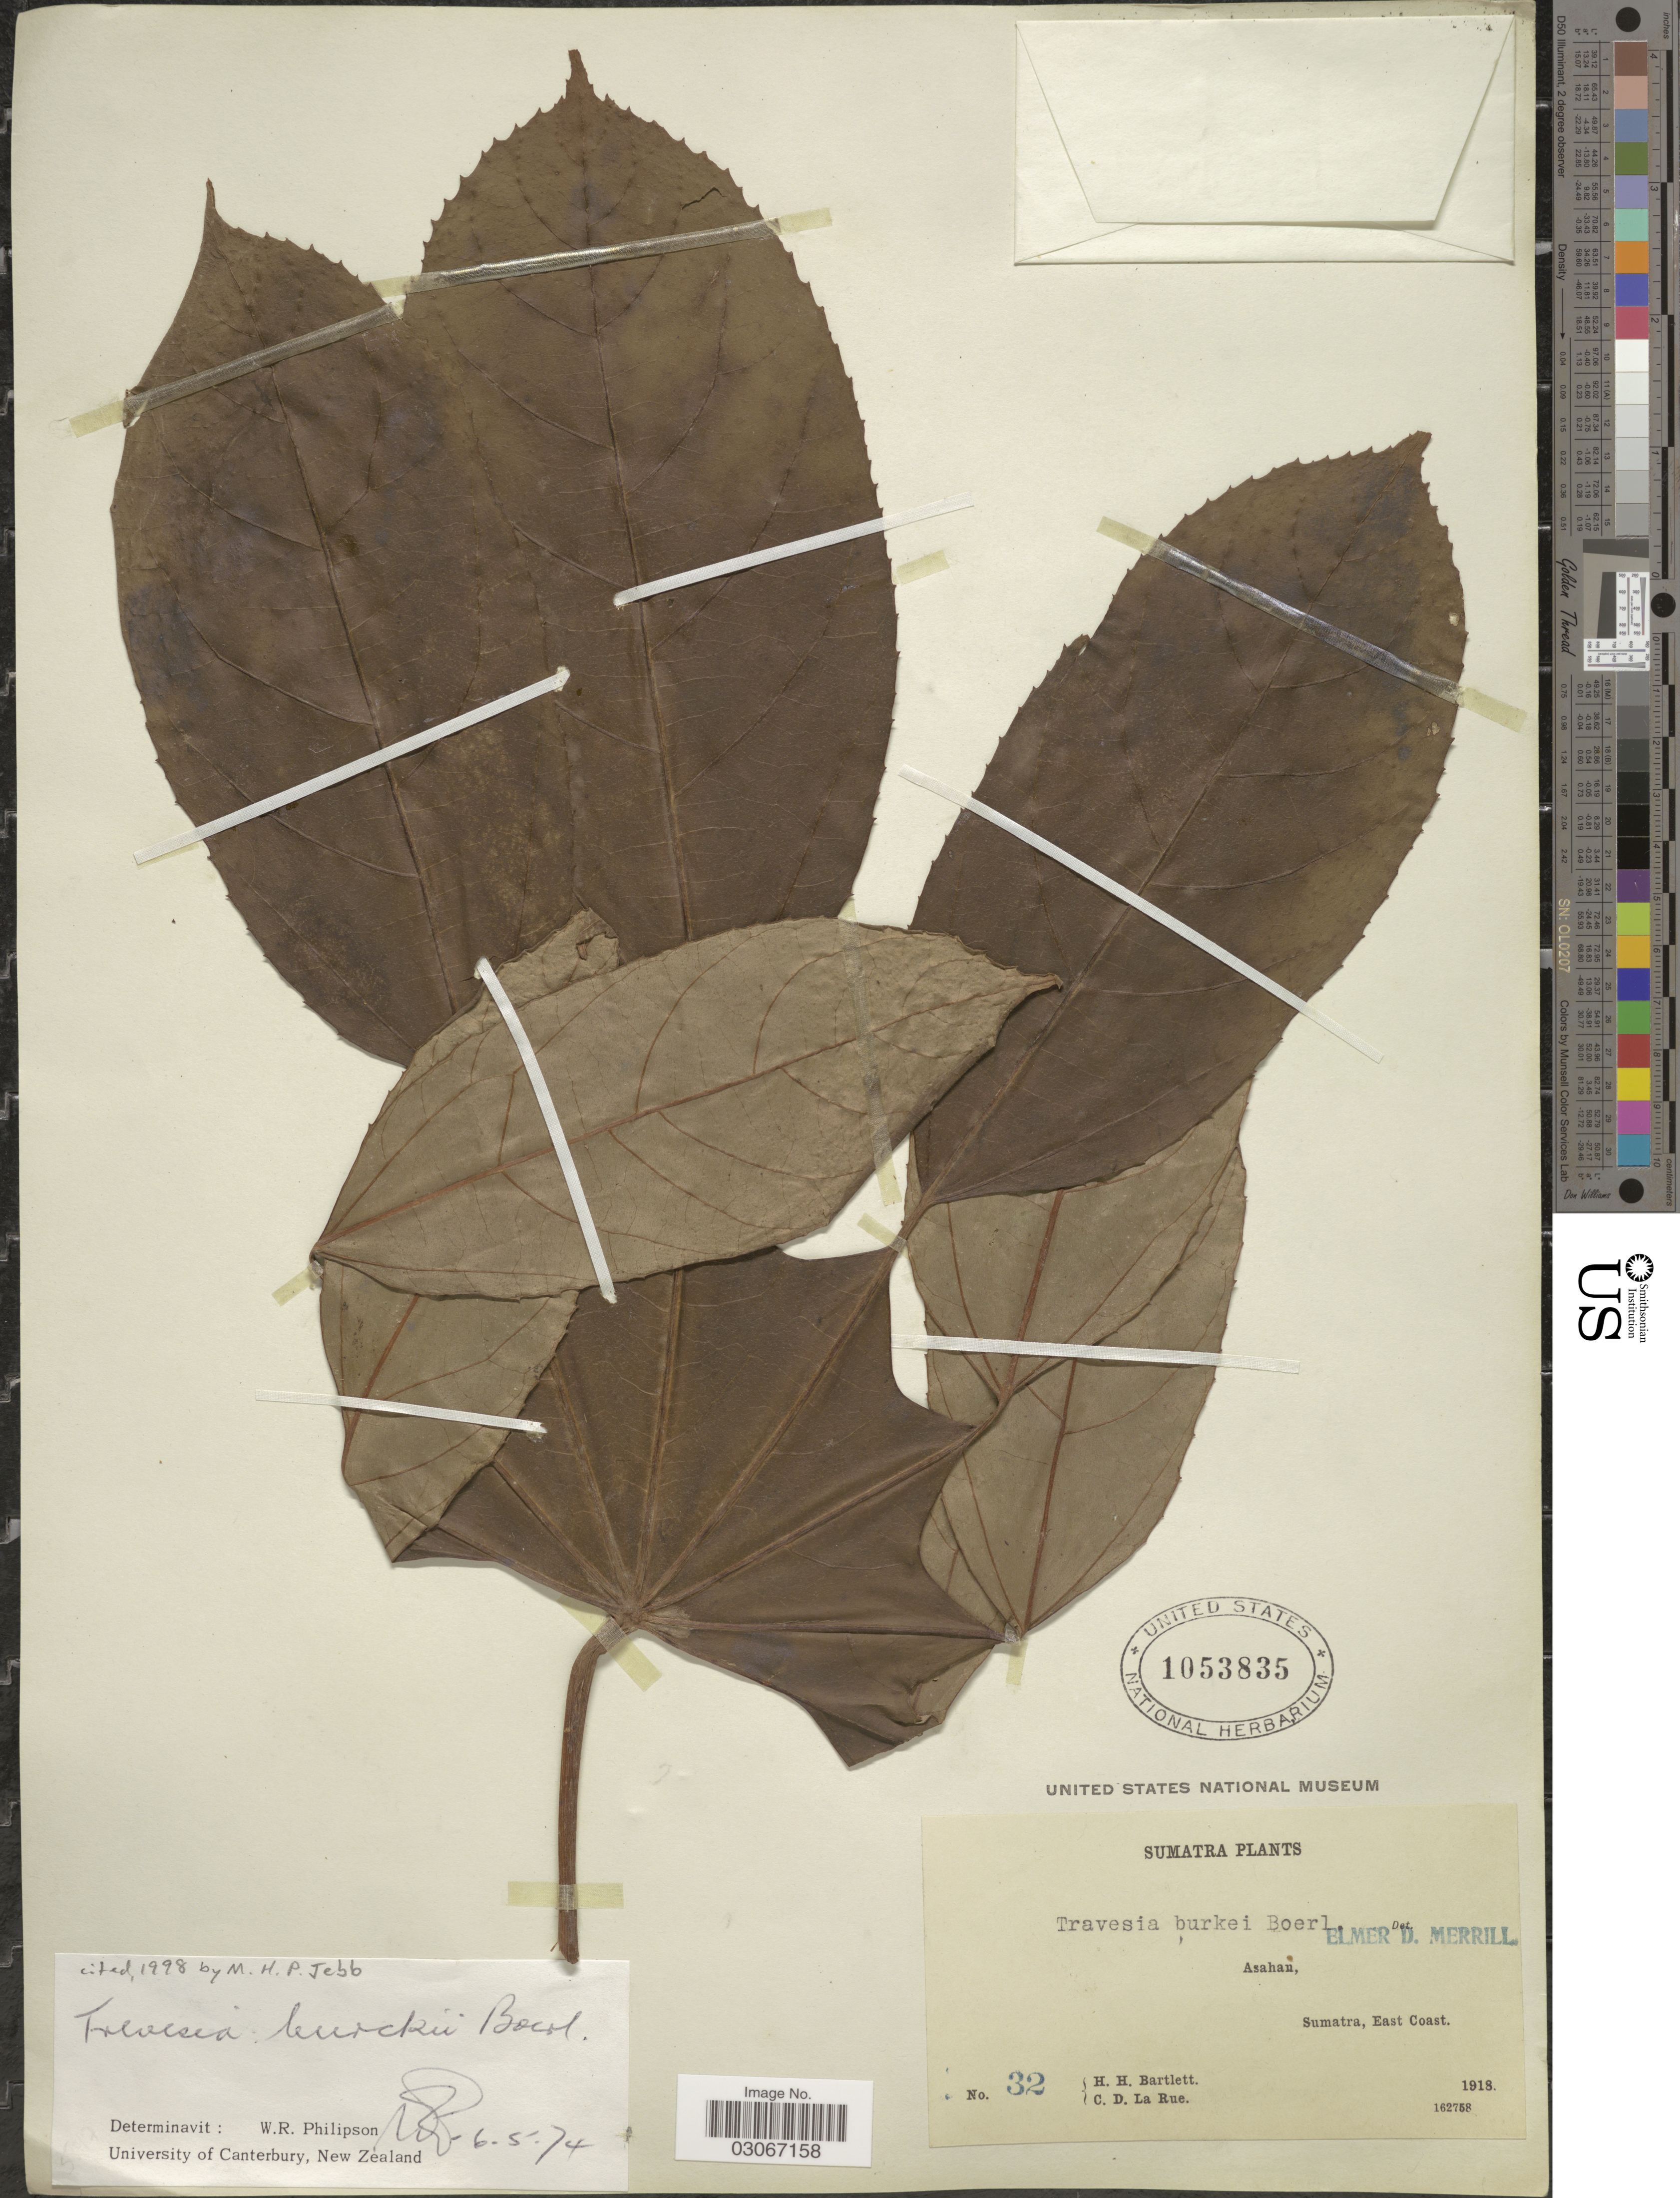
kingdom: Plantae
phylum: Tracheophyta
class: Magnoliopsida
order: Apiales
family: Araliaceae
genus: Trevesia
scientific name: Trevesia burckii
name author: Boerl.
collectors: H. H. Bartlett & C. La Rue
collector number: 32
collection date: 1918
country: Indonesia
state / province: Sumatra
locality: Asahan, Sumatra, East Coast.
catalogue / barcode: US 1053835